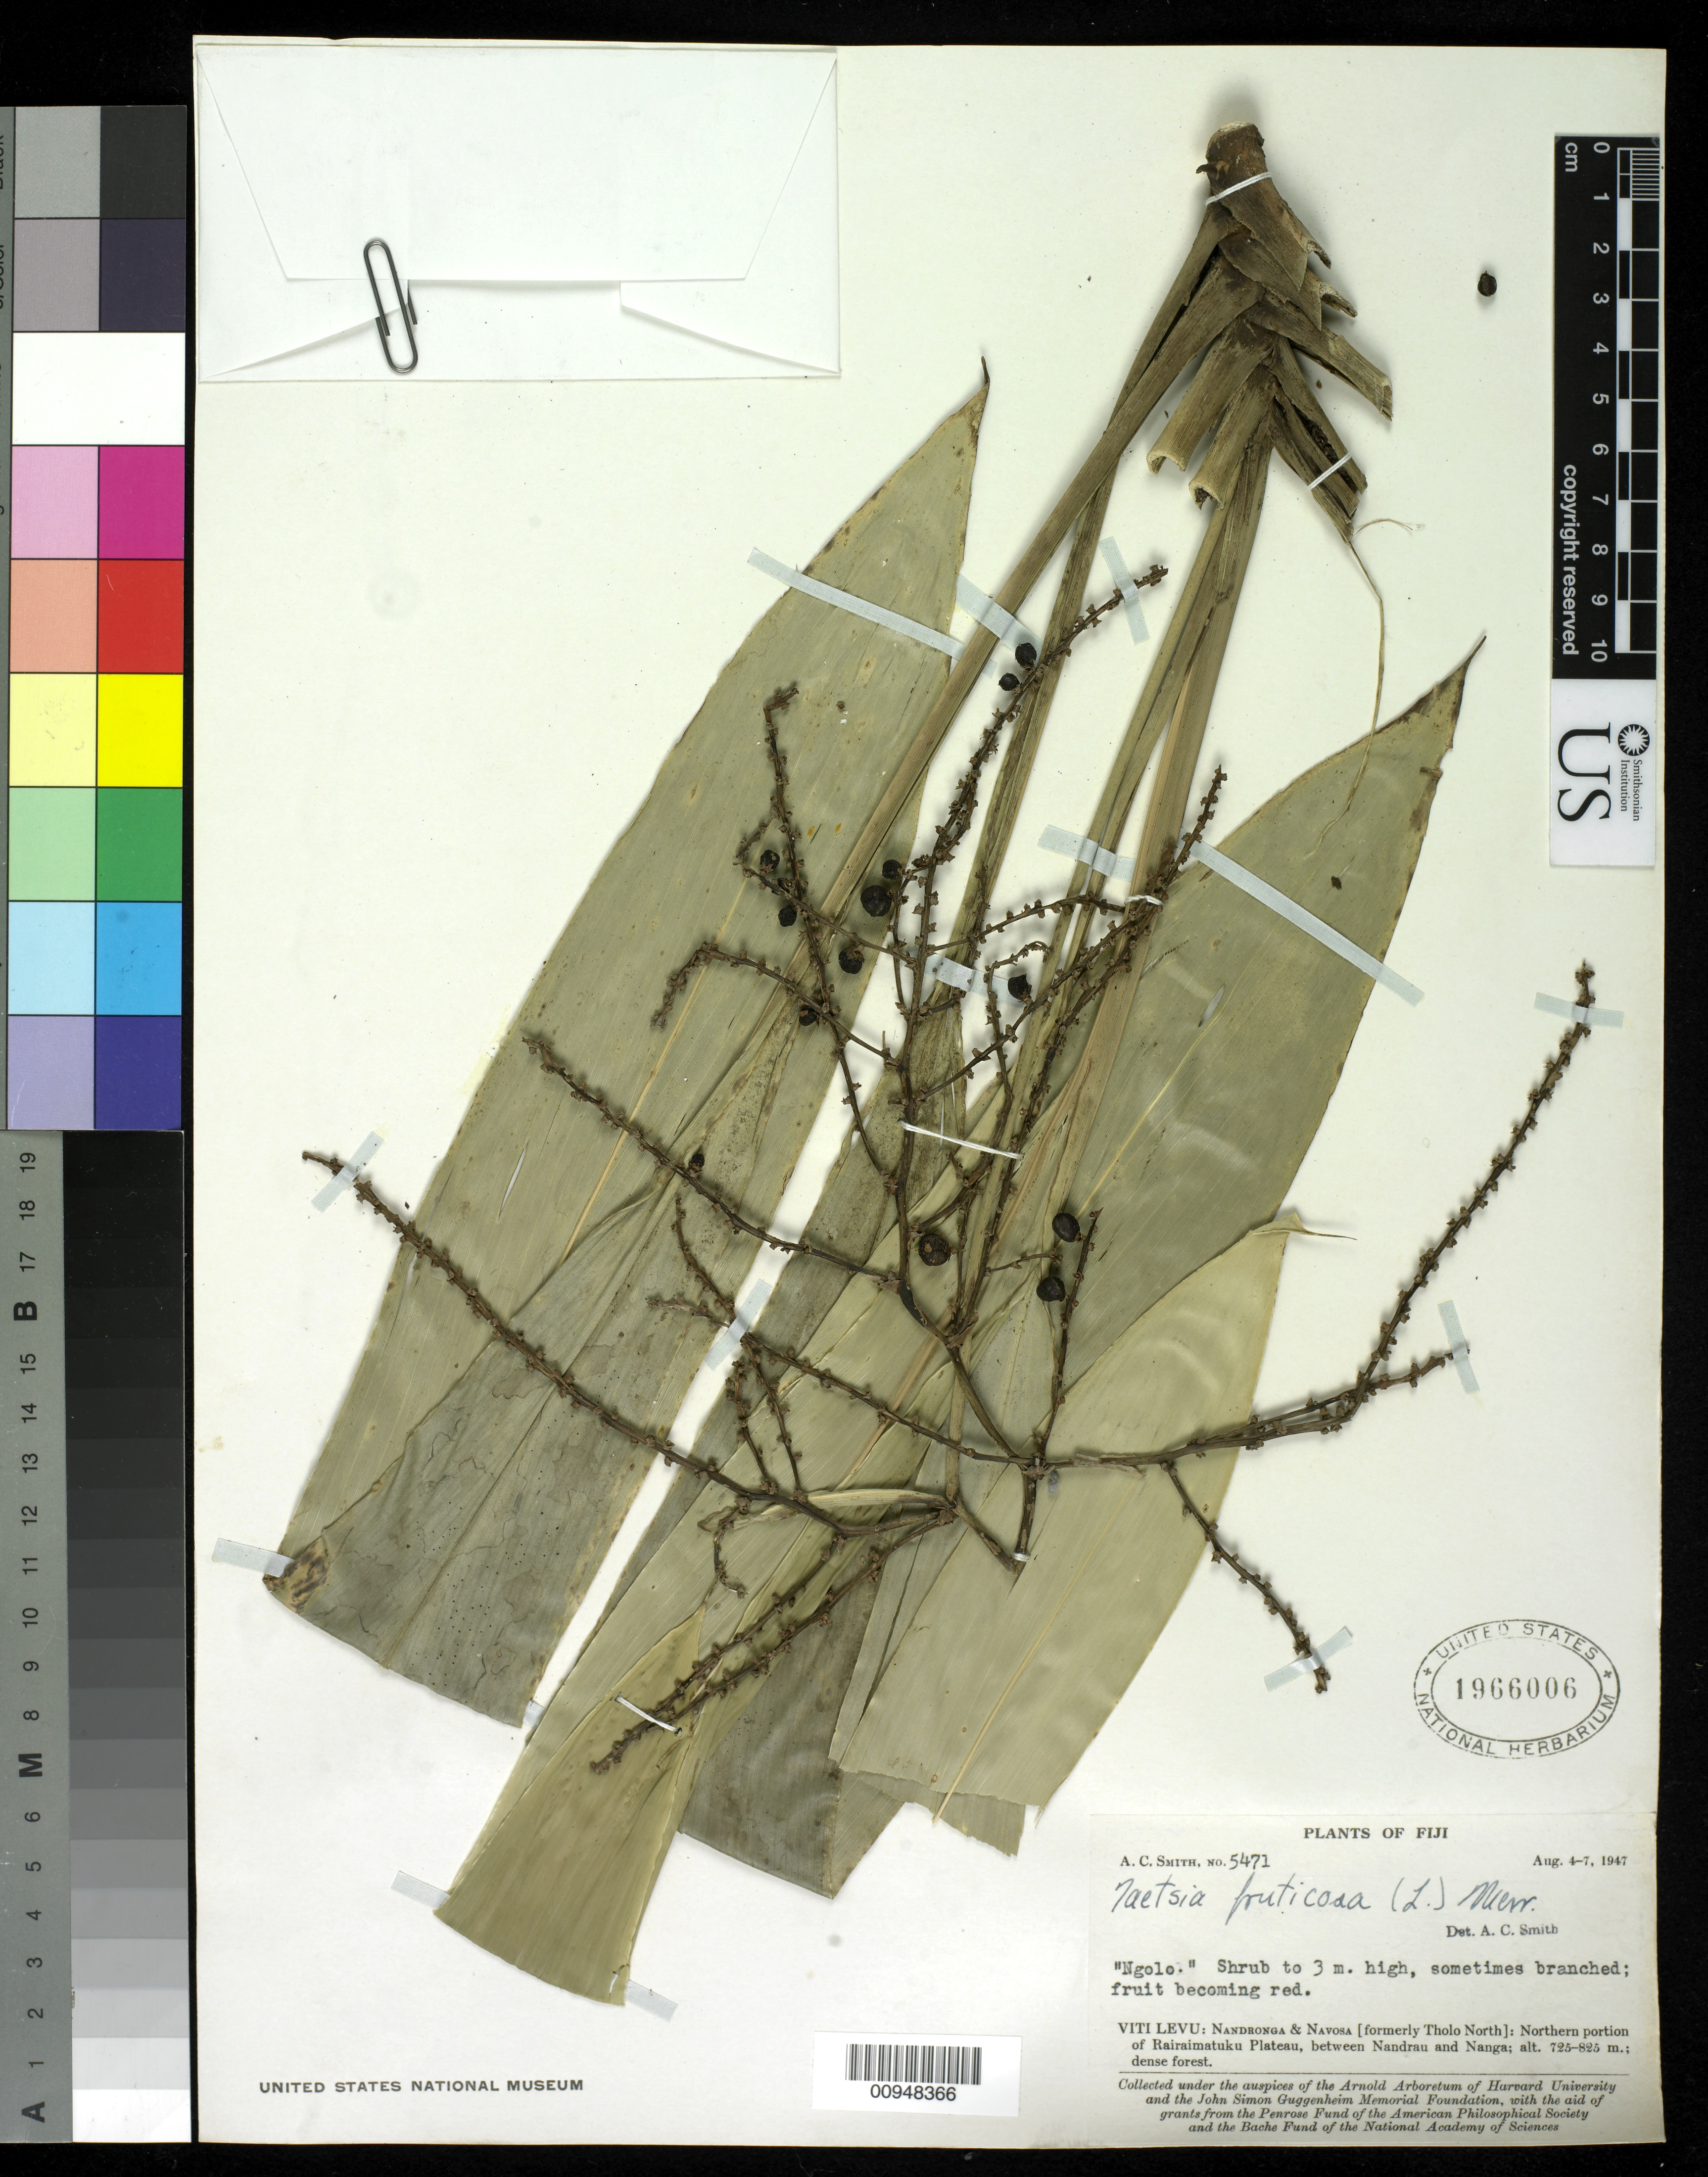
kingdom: Plantae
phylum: Tracheophyta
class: Liliopsida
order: Asparagales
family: Asparagaceae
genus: Cordyline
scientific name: Cordyline fruticosa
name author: (L.) A. Chev.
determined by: Strong, Mark T., (BOT), Smithsonian Institution - National Museum of Natural History (UNITED STATES)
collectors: C. A. Smith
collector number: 5471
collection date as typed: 04 Aug 1947 to 07 Aug 1947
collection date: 1947-08-04/1947-08-07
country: Fiji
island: Viti Levu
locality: Nandronga & Navosa: N portion of Rairaimatuku Plateau, between Nandrau and Nanga.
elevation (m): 725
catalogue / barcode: US 1966006